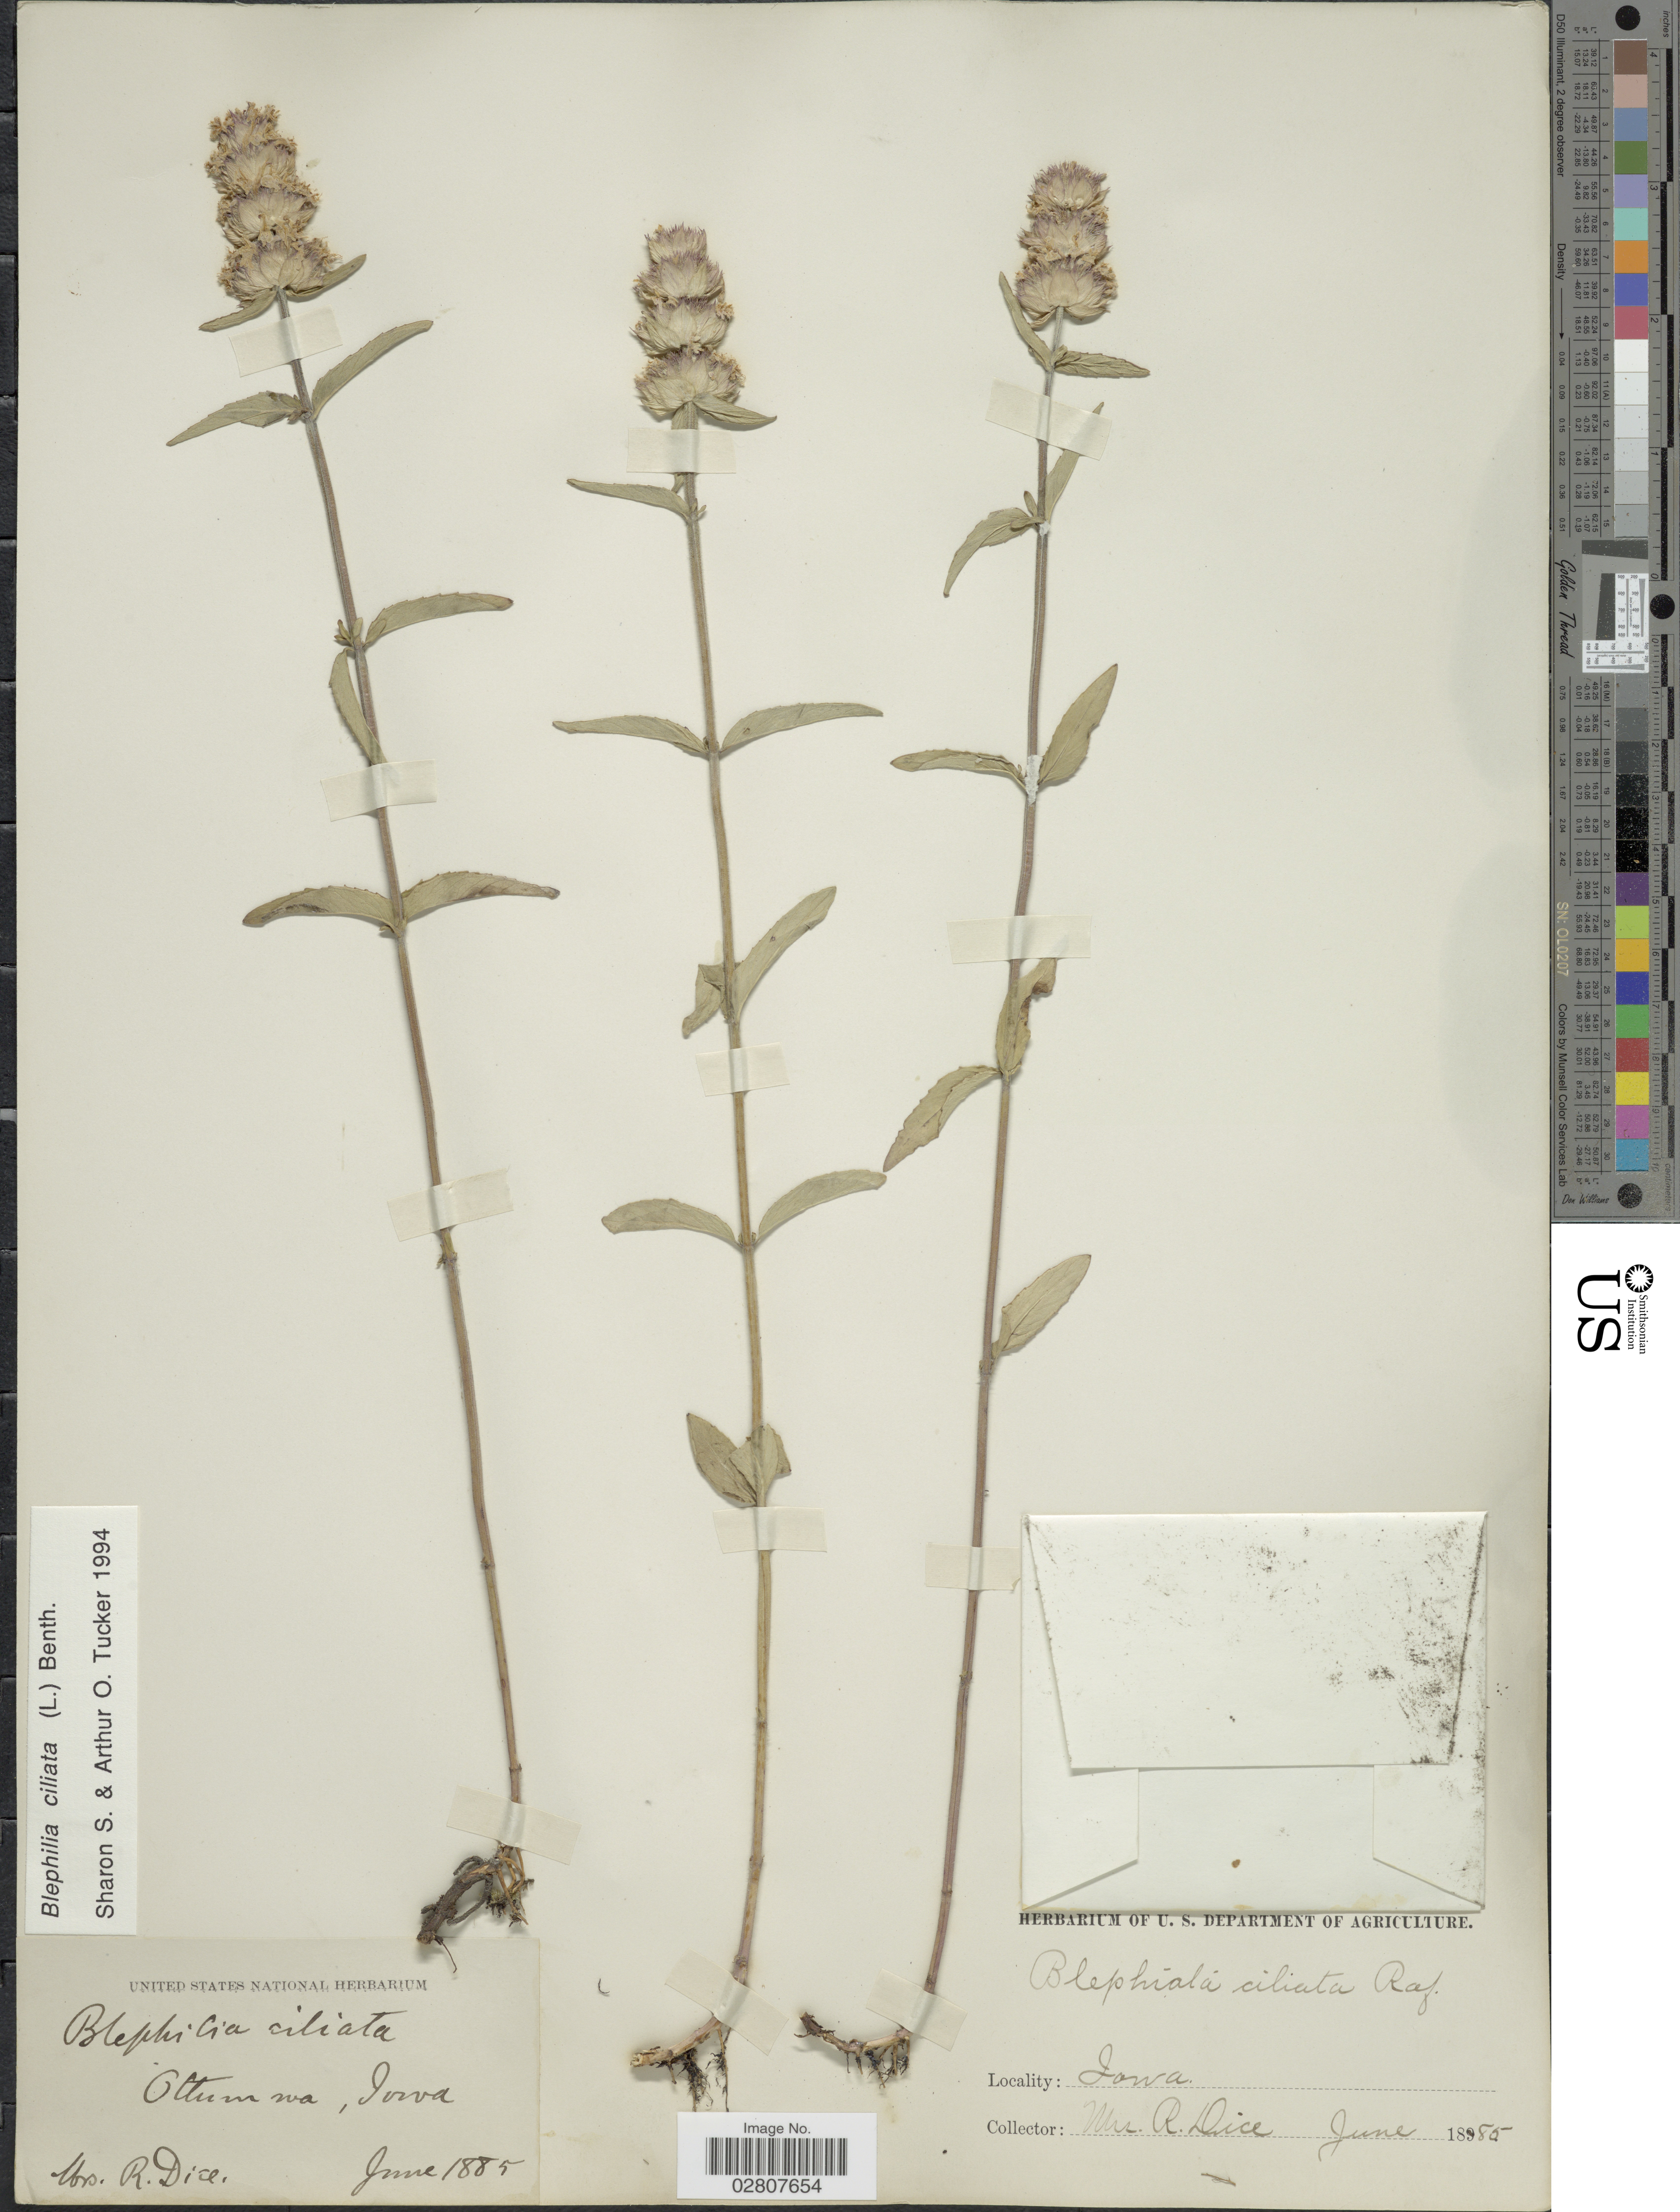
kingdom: Plantae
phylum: Tracheophyta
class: Magnoliopsida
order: Lamiales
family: Lamiaceae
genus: Blephilia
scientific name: Blephilia ciliata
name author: (L.) Raf. ex Benth.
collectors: R. Dice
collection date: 1885-06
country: United States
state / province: Iowa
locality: Ottumwa.